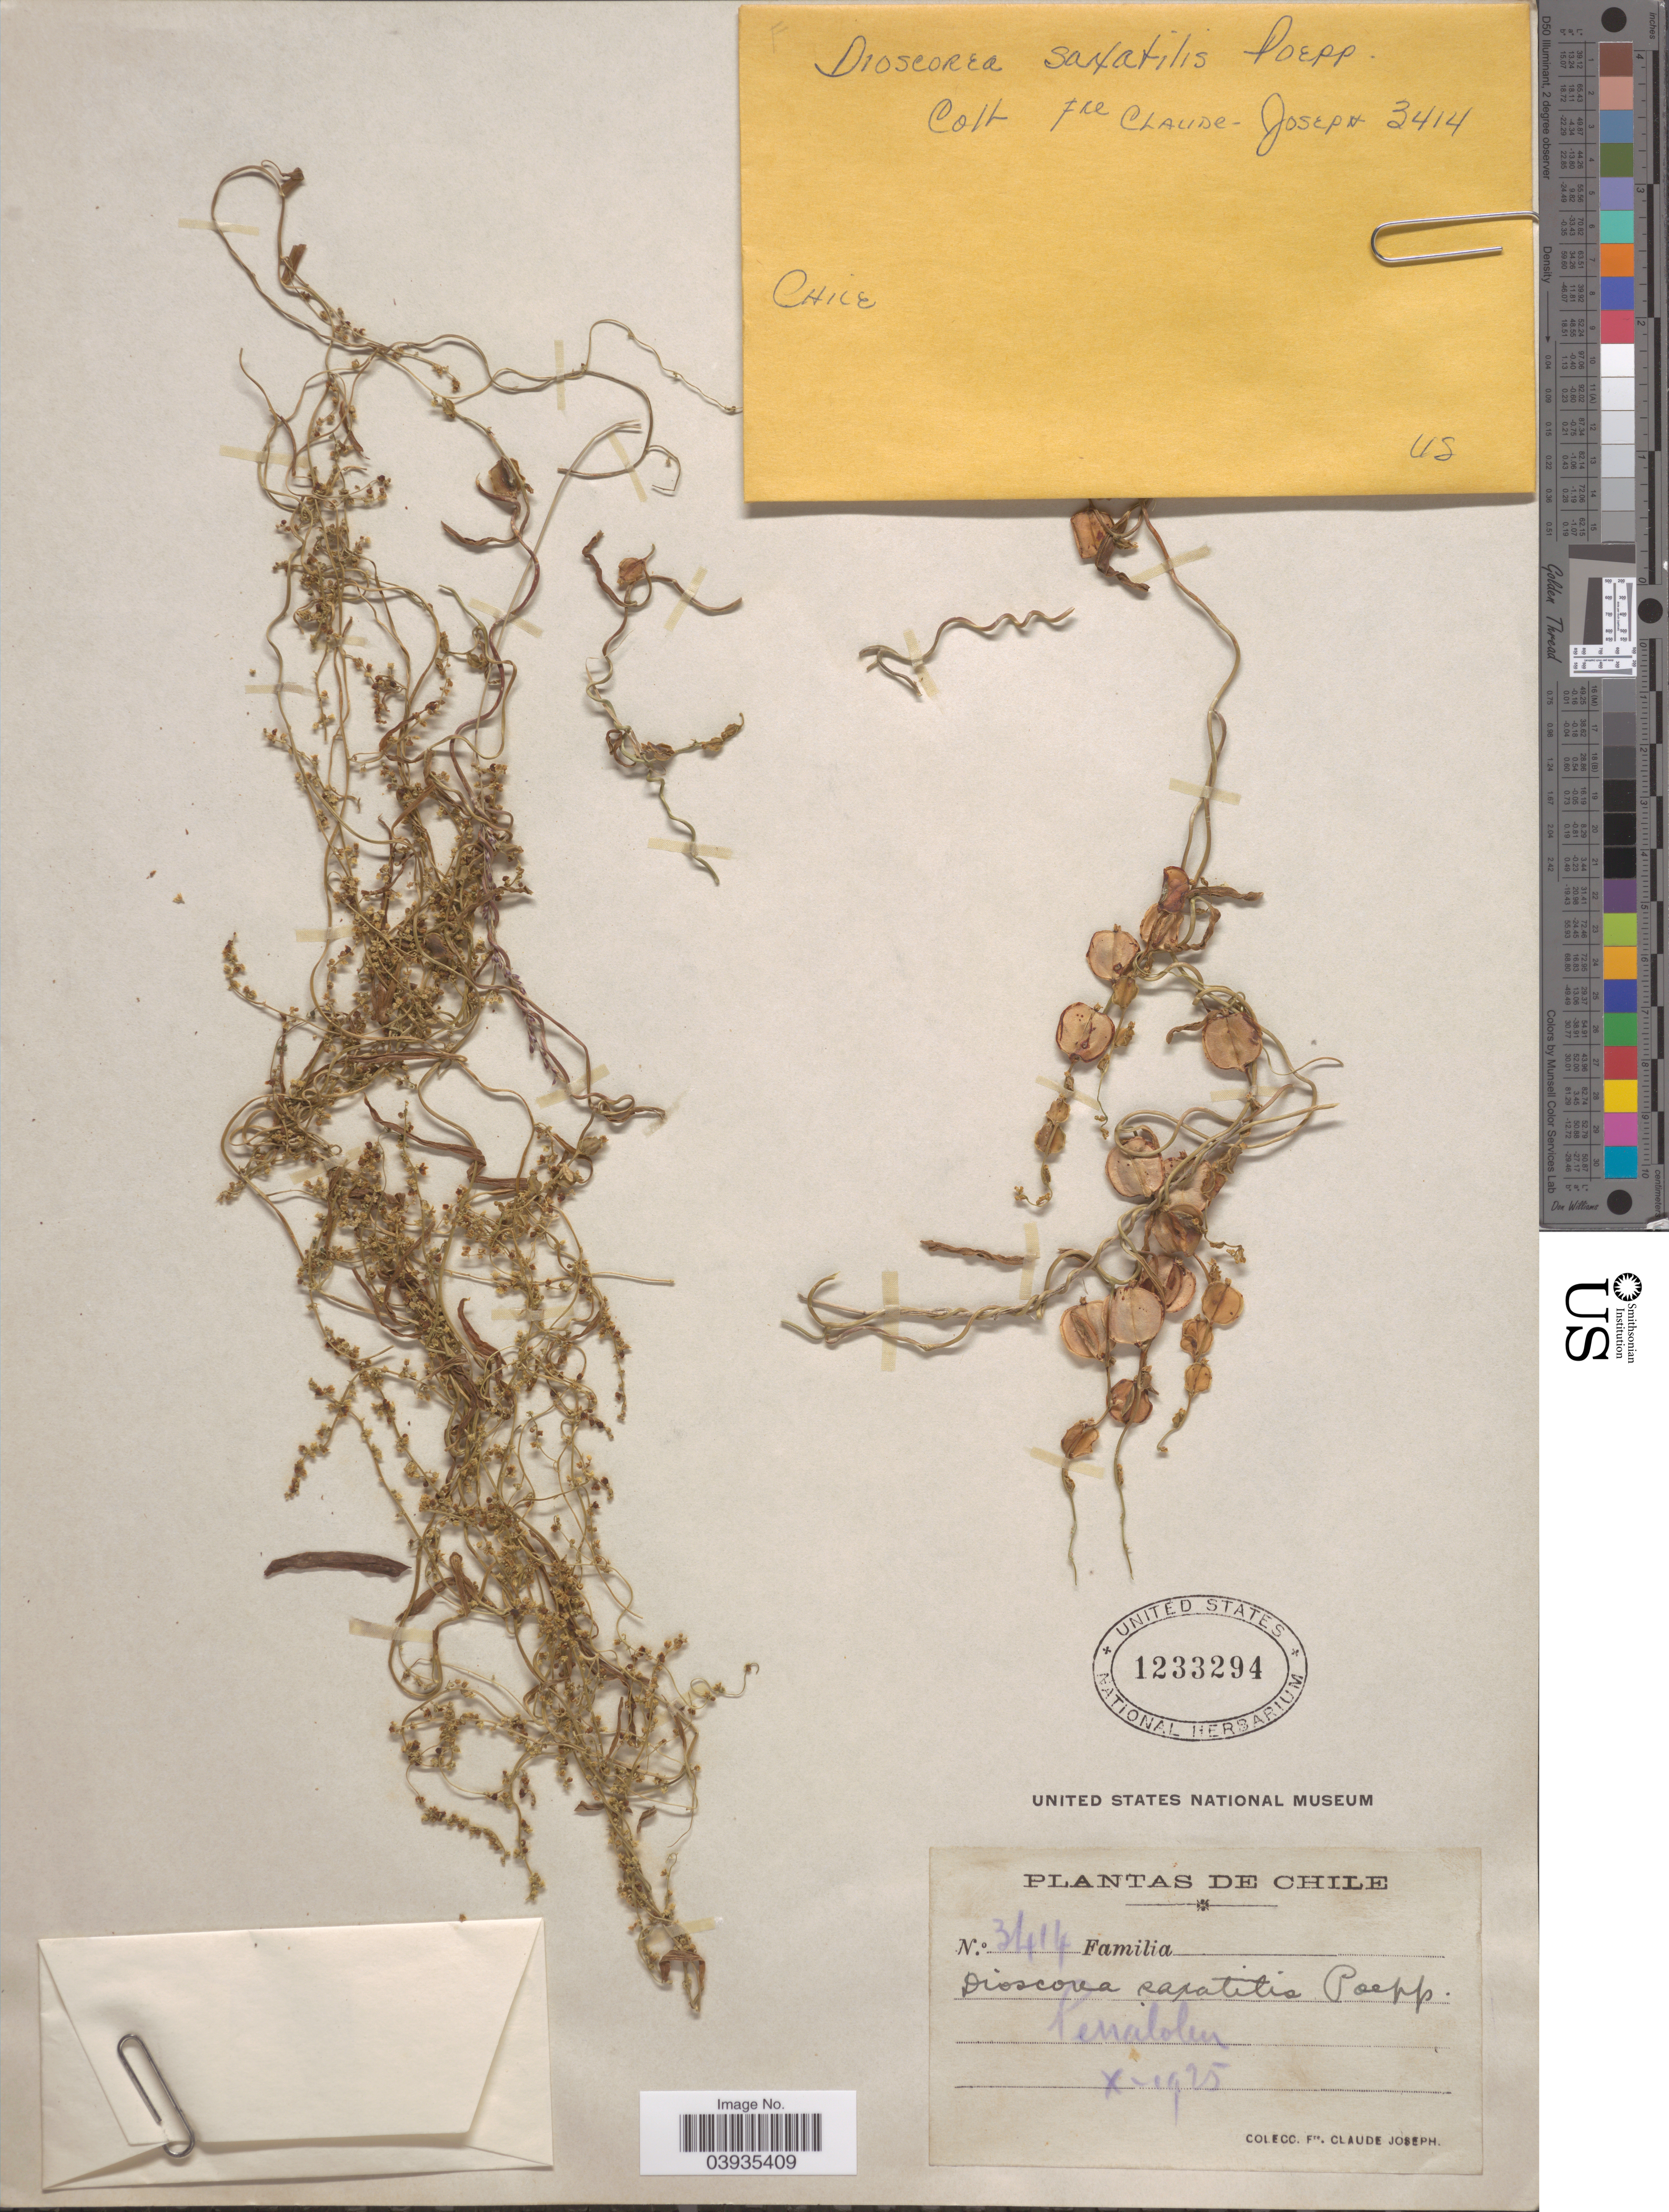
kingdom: Plantae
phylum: Tracheophyta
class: Liliopsida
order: Dioscoreales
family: Dioscoreaceae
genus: Dioscorea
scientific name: Dioscorea saxatilis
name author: Poepp.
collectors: Bro. Claude-Joseph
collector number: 3414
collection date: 1925-10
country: Chile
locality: Penalolen.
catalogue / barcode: US 1233294